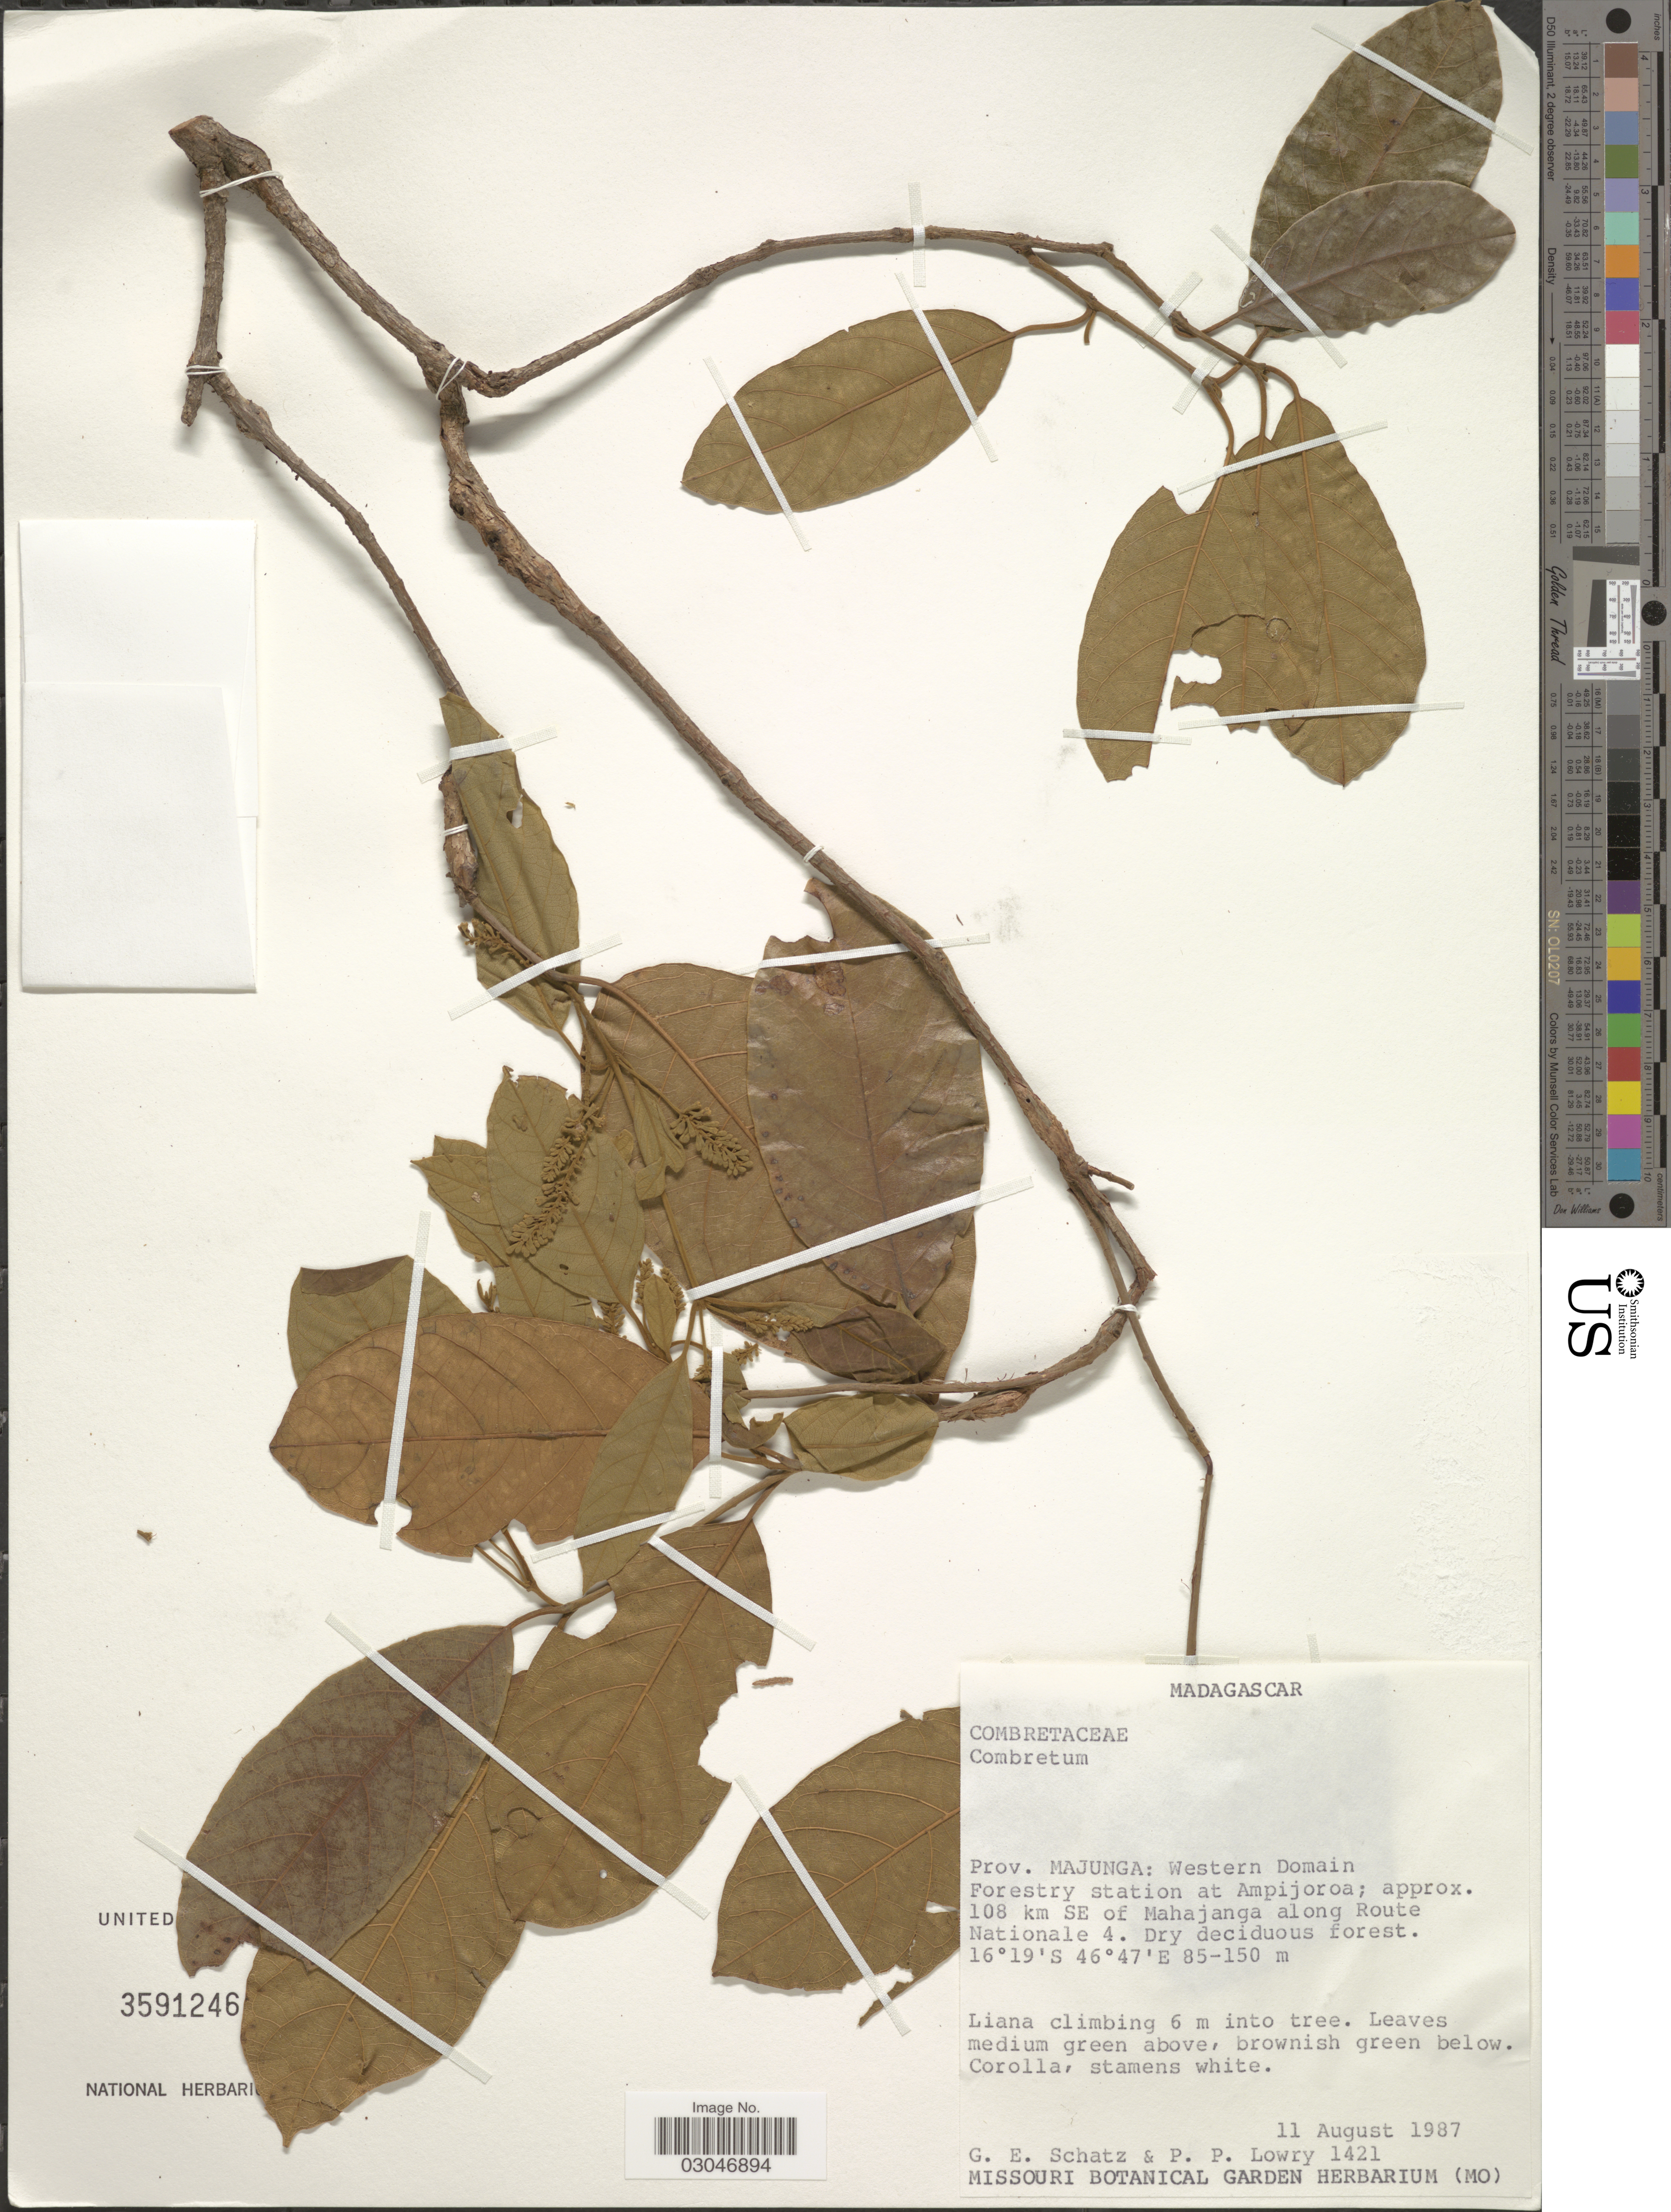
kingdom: Plantae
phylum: Tracheophyta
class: Magnoliopsida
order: Myrtales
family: Combretaceae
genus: Combretum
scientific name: Combretum sp.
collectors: G. Schatz & P. Lowry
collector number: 1421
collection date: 1987-08-11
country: Madagascar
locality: Prov. Majunga: Western Domain Forestry station at Ampijoroa; approx 108 km SE of Mahajanga along Route Nationale 4.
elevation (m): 85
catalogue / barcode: US 3591246